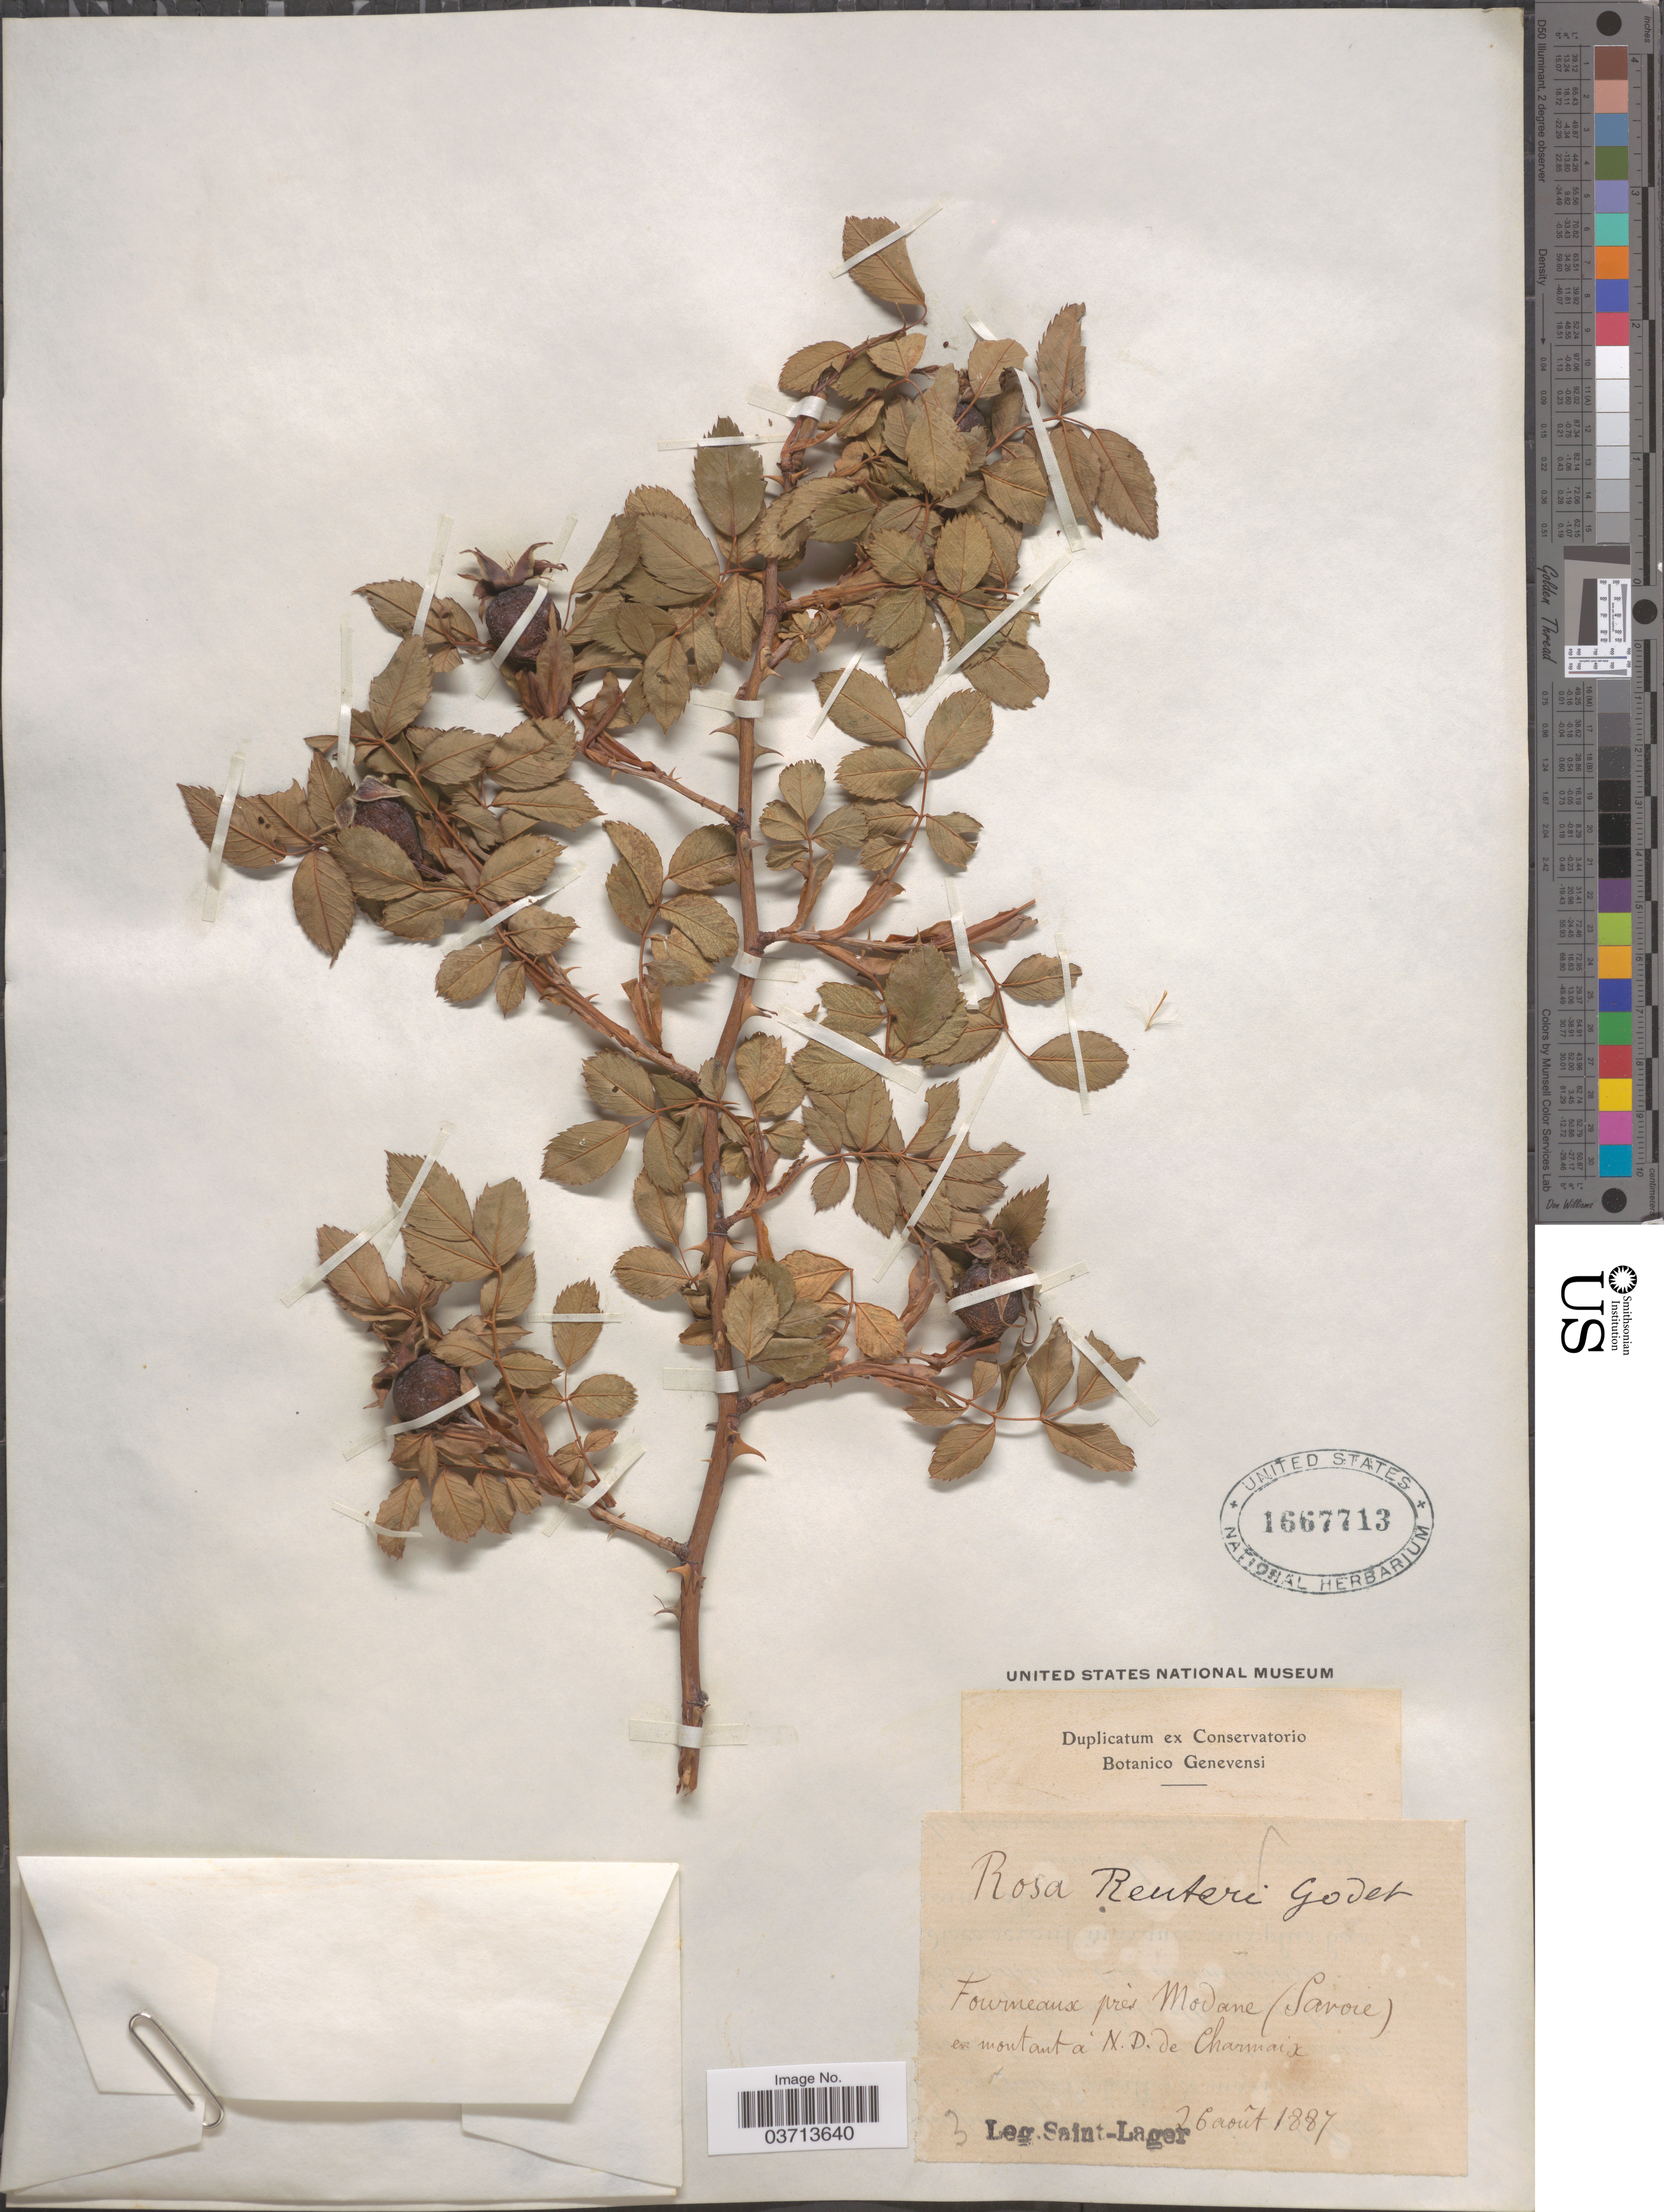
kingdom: Plantae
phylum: Tracheophyta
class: Magnoliopsida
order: Rosales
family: Rosaceae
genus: Rosa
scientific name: Rosa reuteri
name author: (Godet) Reut.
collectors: Saint-Lager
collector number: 3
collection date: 1887-08-26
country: France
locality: Fourneaux près Modane (Savoie) en montant à N. D. de Charmaix.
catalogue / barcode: US 1667713